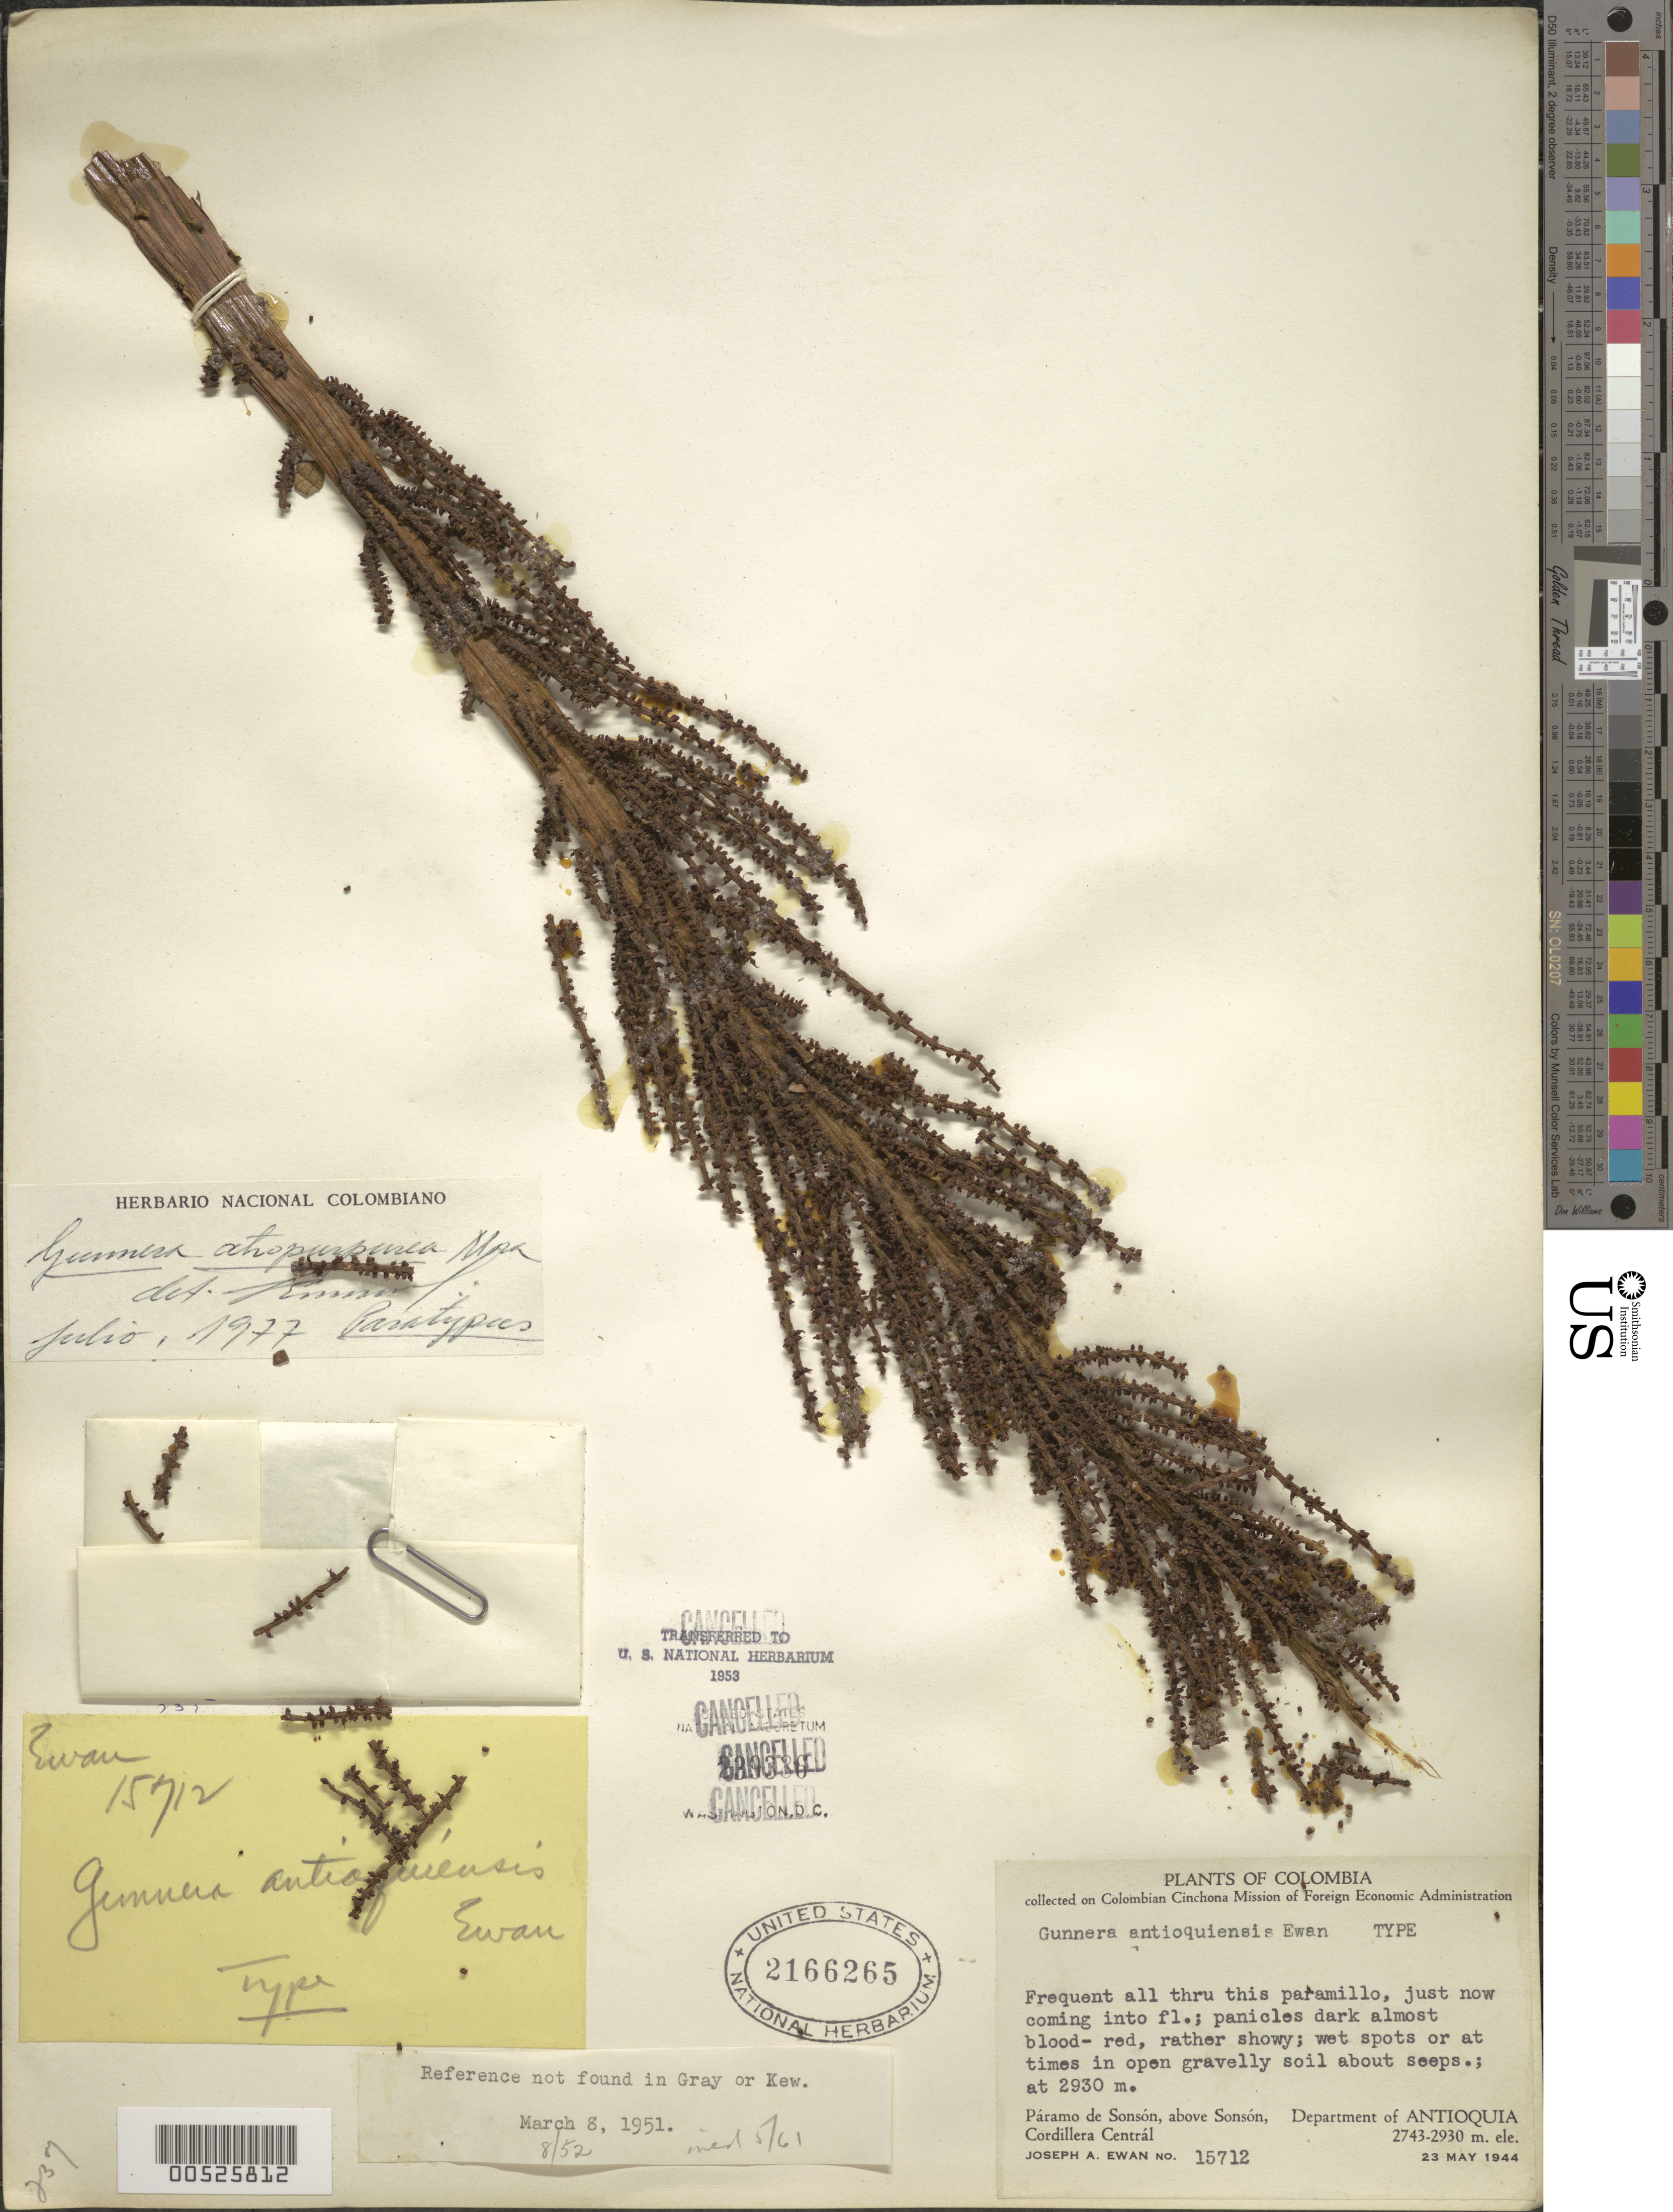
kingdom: Plantae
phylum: Tracheophyta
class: Magnoliopsida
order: Gunnerales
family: Gunneraceae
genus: Gunnera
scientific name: Gunnera antioquensis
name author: L.E. Mora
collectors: J. A. Ewan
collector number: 15712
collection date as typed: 23 May 1944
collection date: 1944-05-23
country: Colombia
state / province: Antioquia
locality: Paramo de Sonson, above Sonson, Cordillera Central.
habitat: Wet spots or at times in open gravelly soil about seeps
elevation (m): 2930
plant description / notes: Paratype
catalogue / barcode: US 2166265